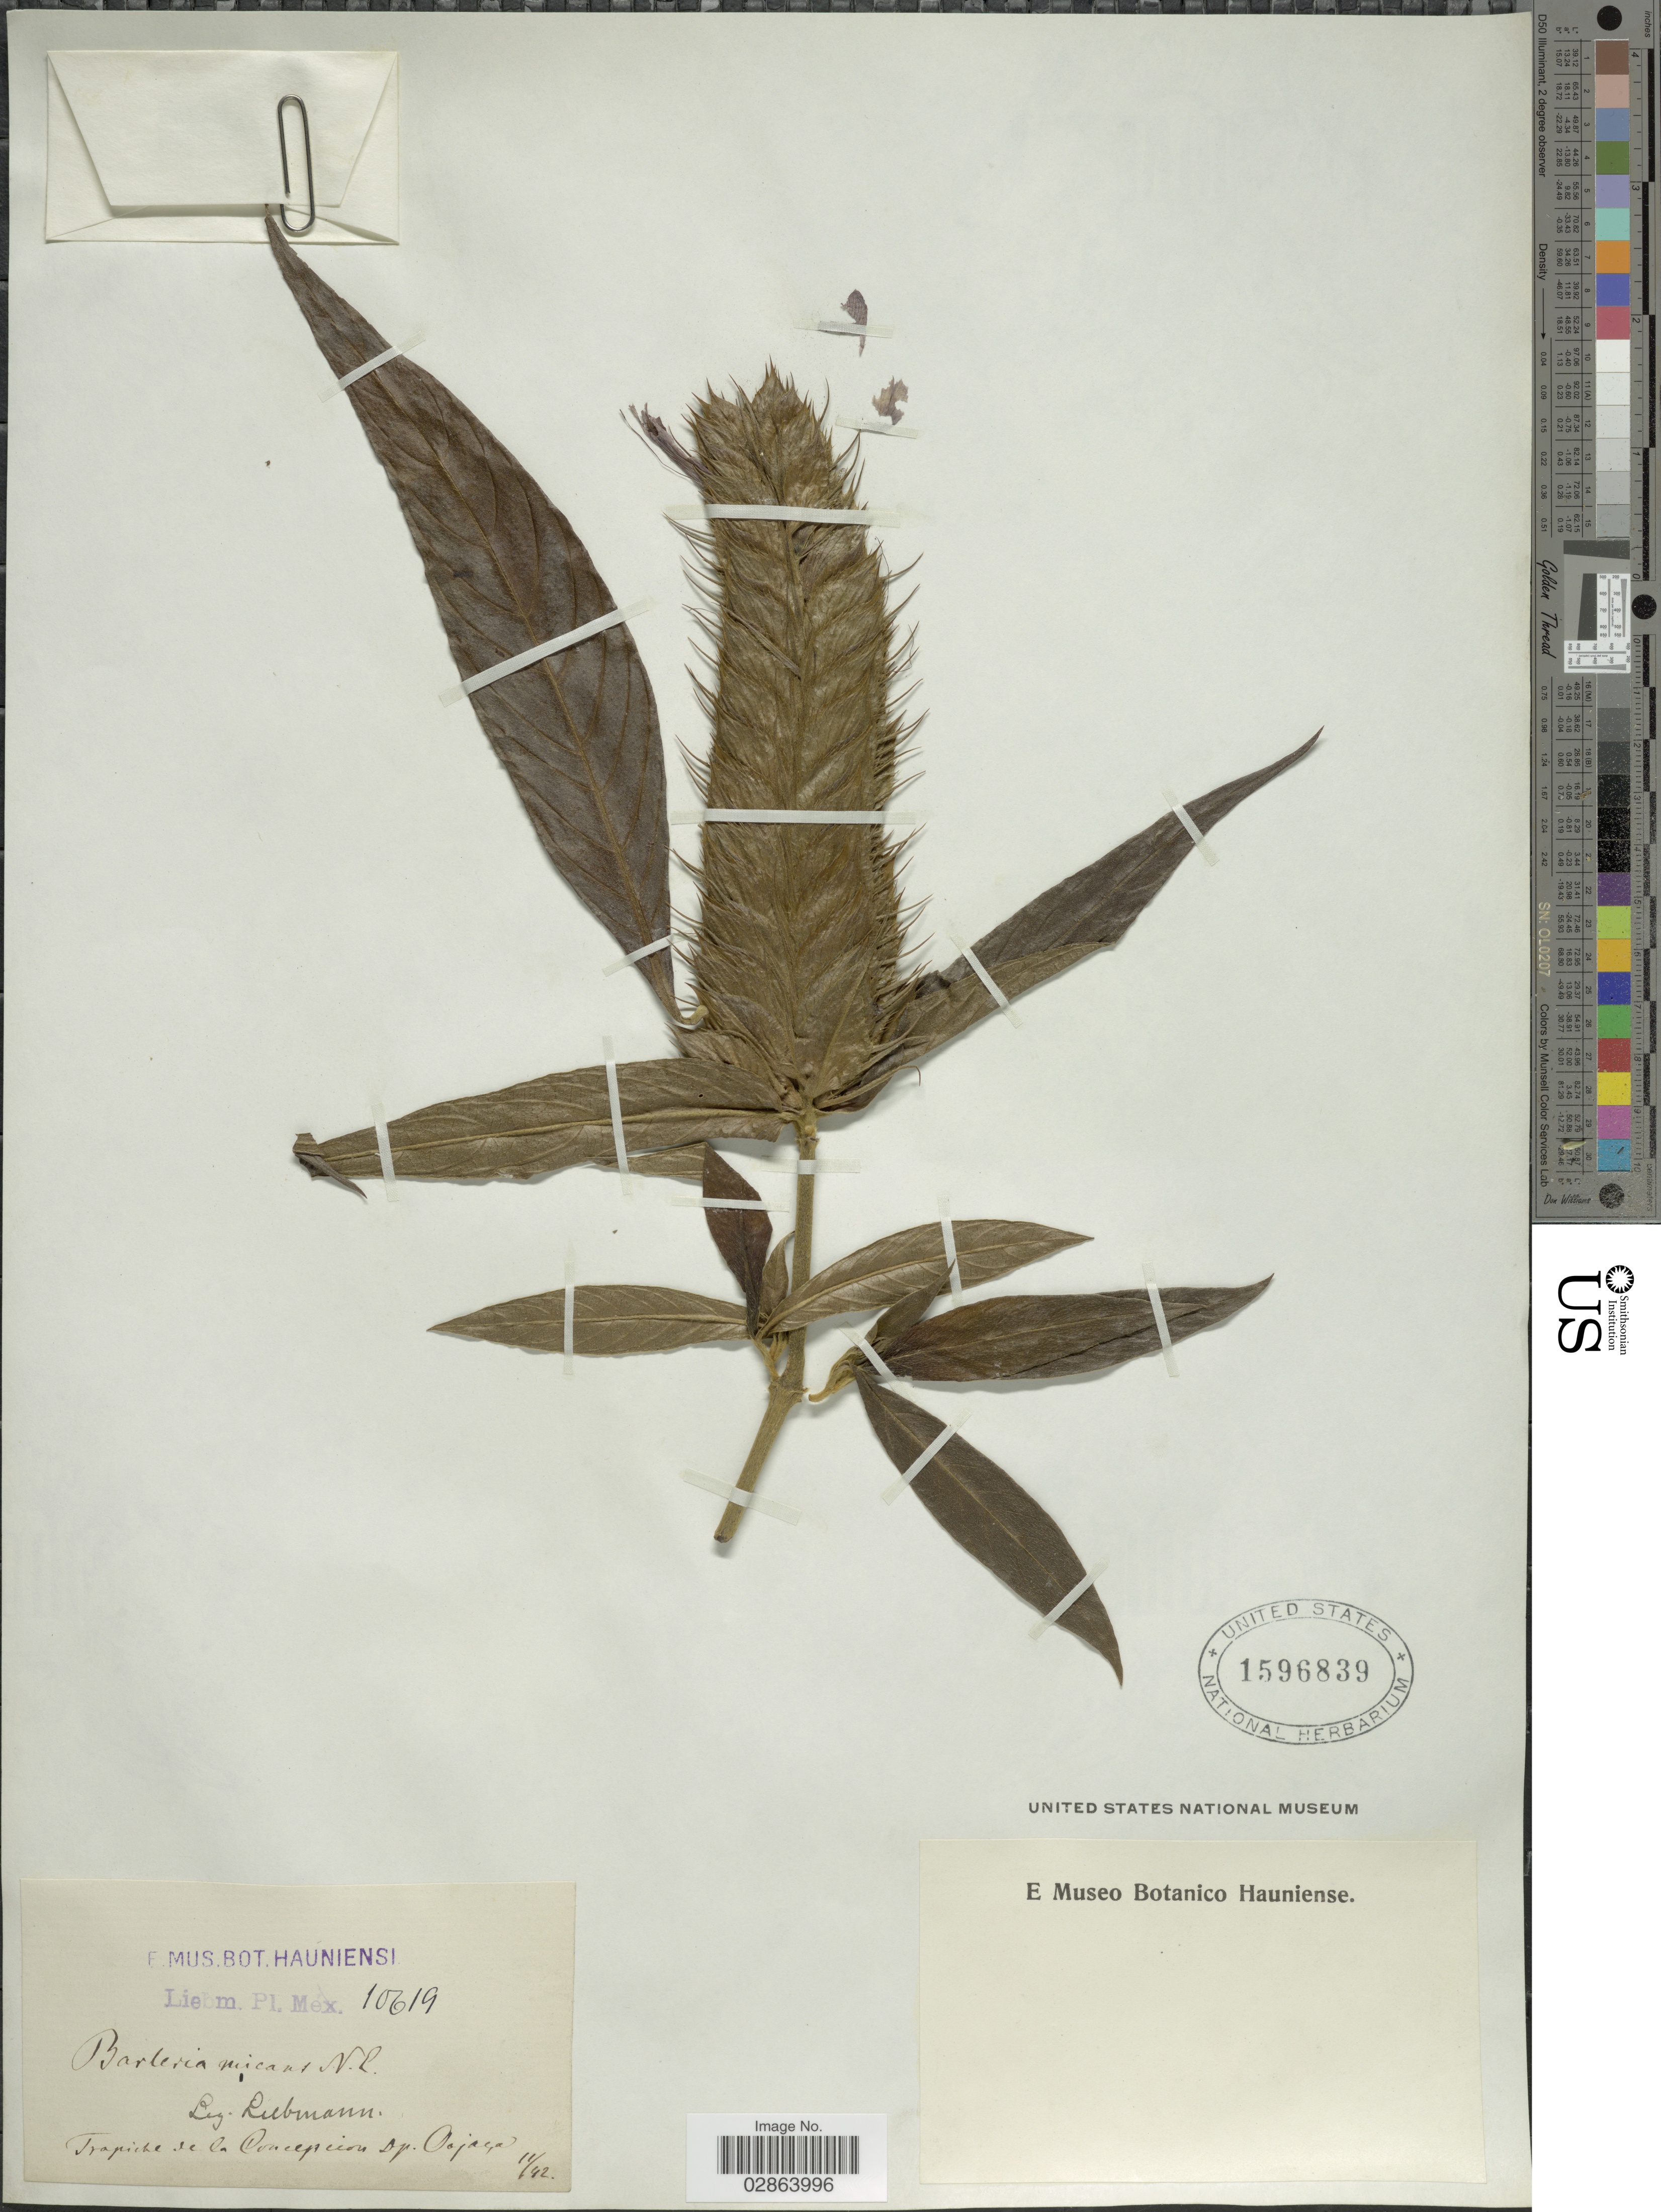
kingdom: Plantae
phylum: Tracheophyta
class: Magnoliopsida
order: Lamiales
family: Acanthaceae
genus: Barleria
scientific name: Barleria oenotheroides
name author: Dum. Cours.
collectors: Liebmann, --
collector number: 10619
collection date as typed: Transcribed d/m/y: /11/42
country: Mexico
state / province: Oaxaca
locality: Trapiche de la Concepcion, Dp. Oaxaca.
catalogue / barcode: US 1596839